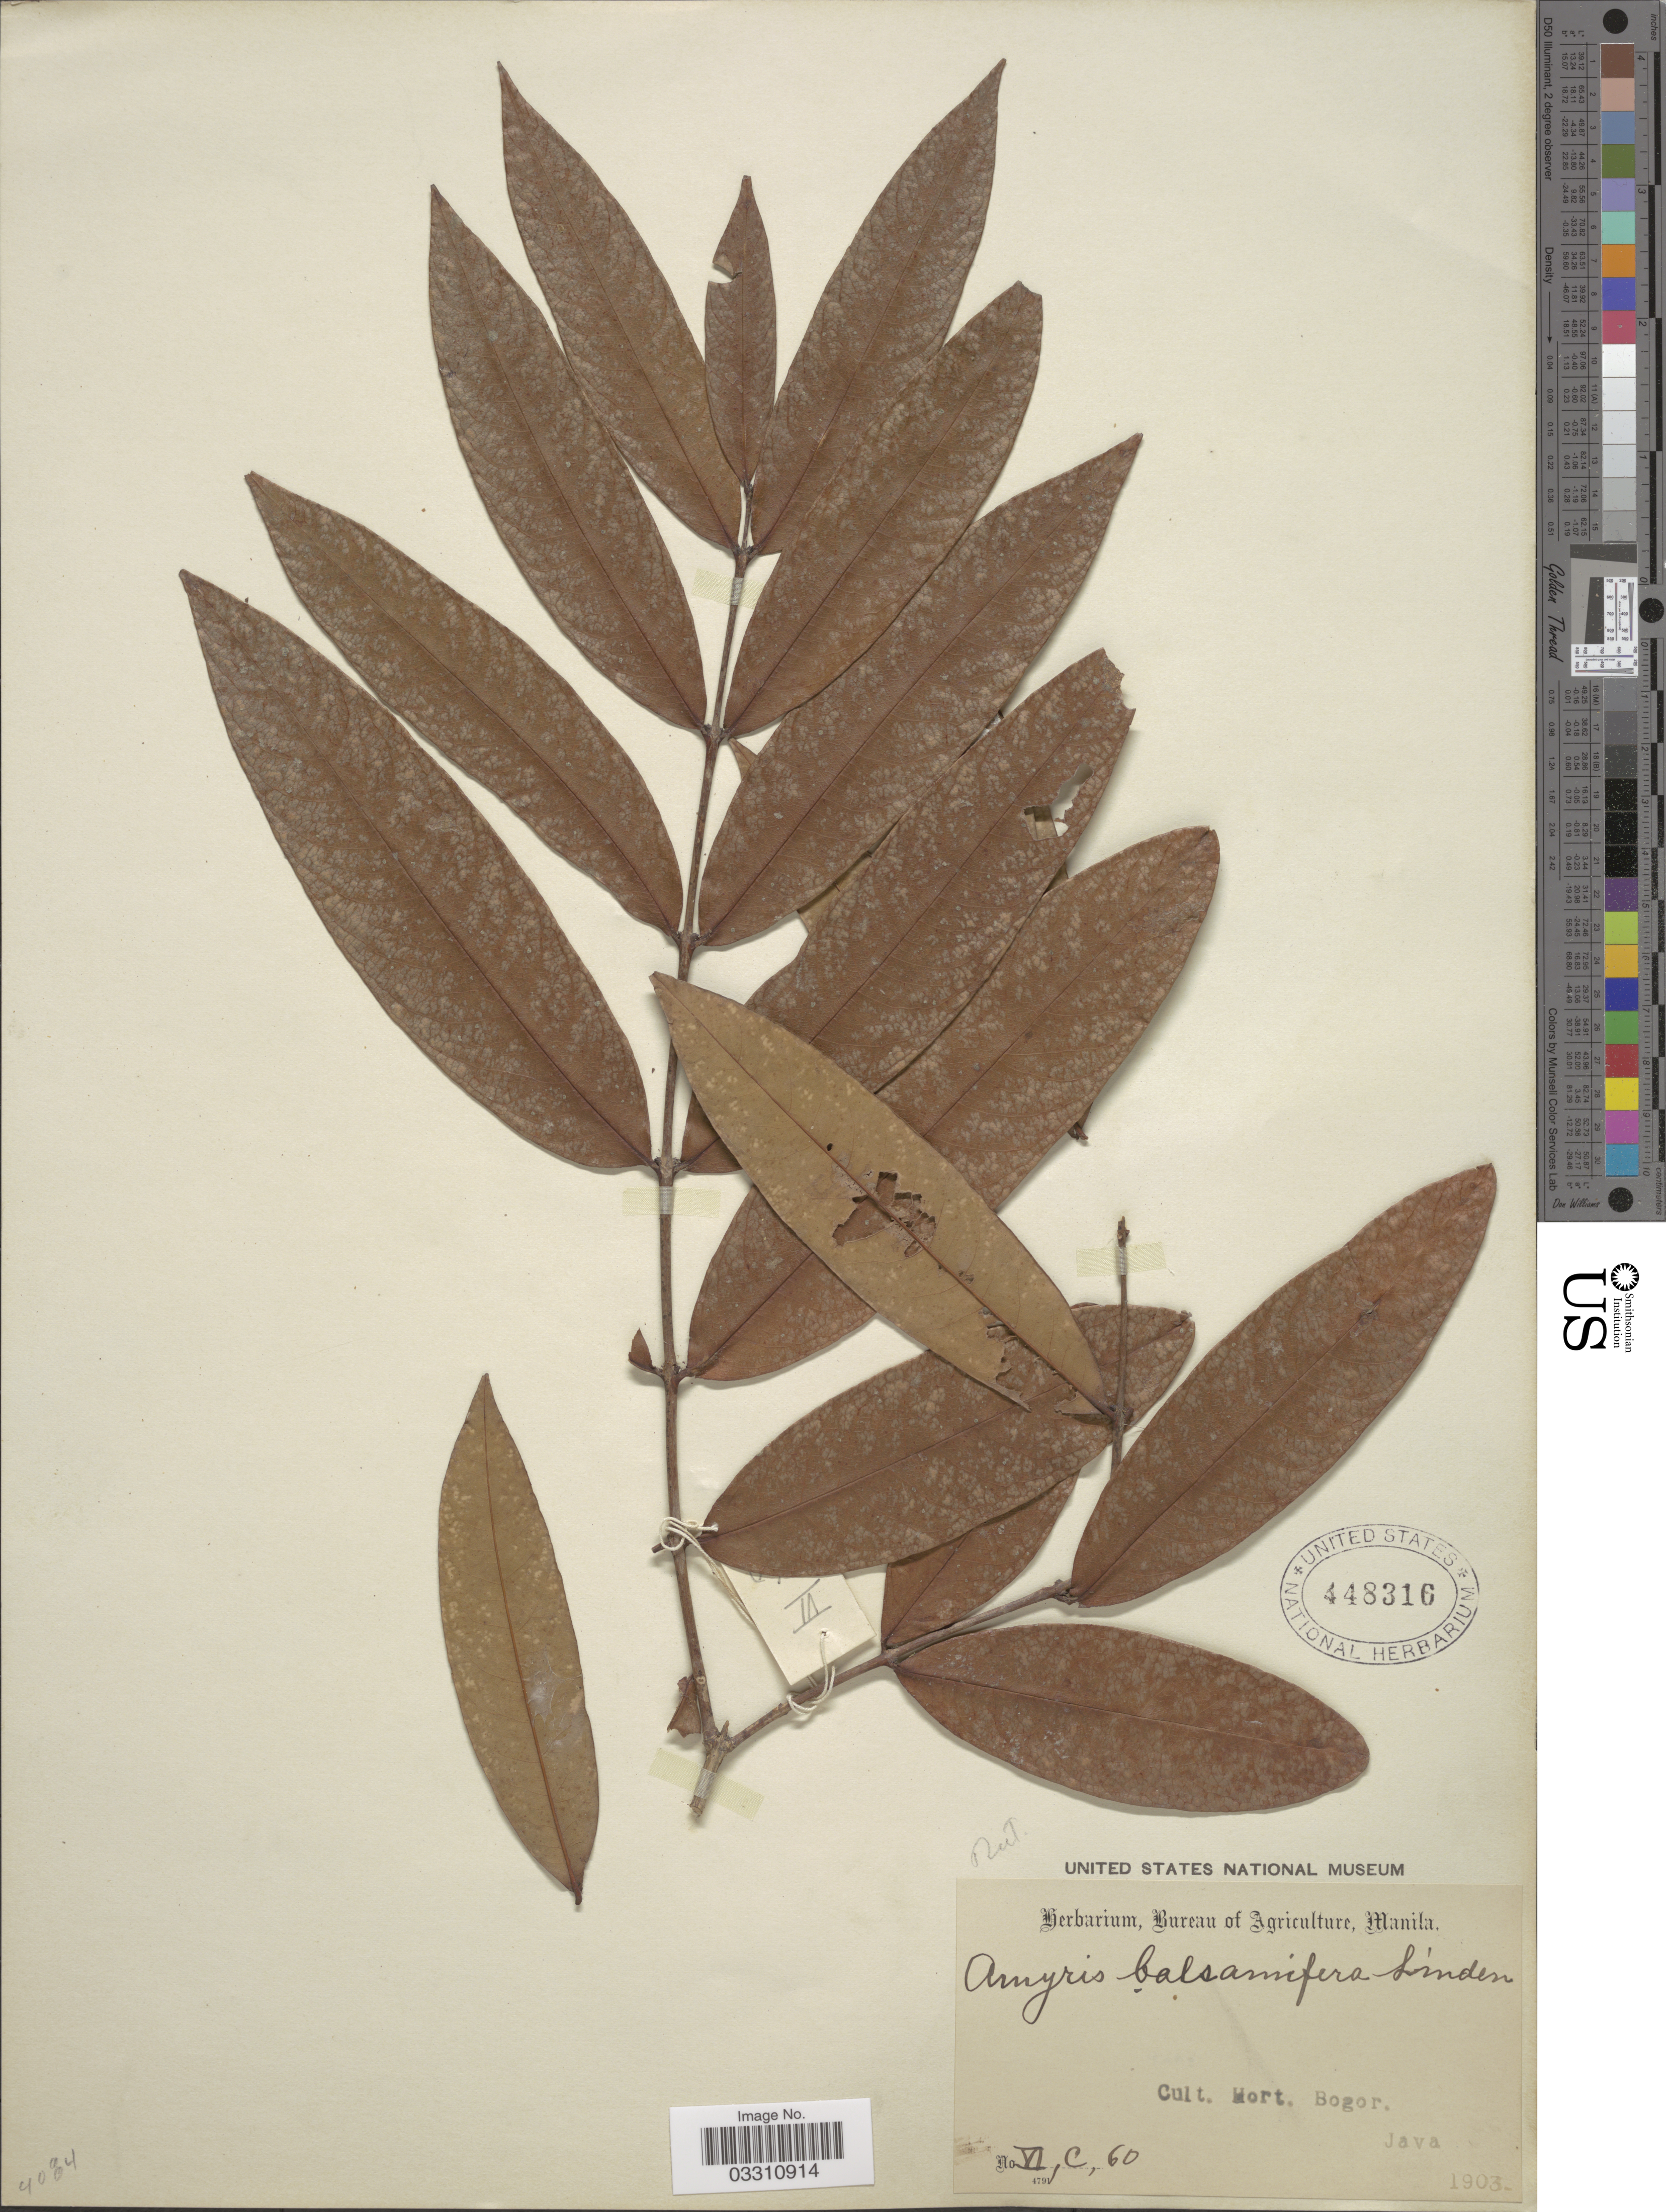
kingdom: Plantae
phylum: Tracheophyta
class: Magnoliopsida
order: Sapindales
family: Rutaceae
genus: Amyris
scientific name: Amyris balsamifera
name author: L.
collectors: Ex herb. Bureau of Agriculture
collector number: VIC60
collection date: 1903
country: Indonesia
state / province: Java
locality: Cult. Hort. Bogor.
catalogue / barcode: US 448316